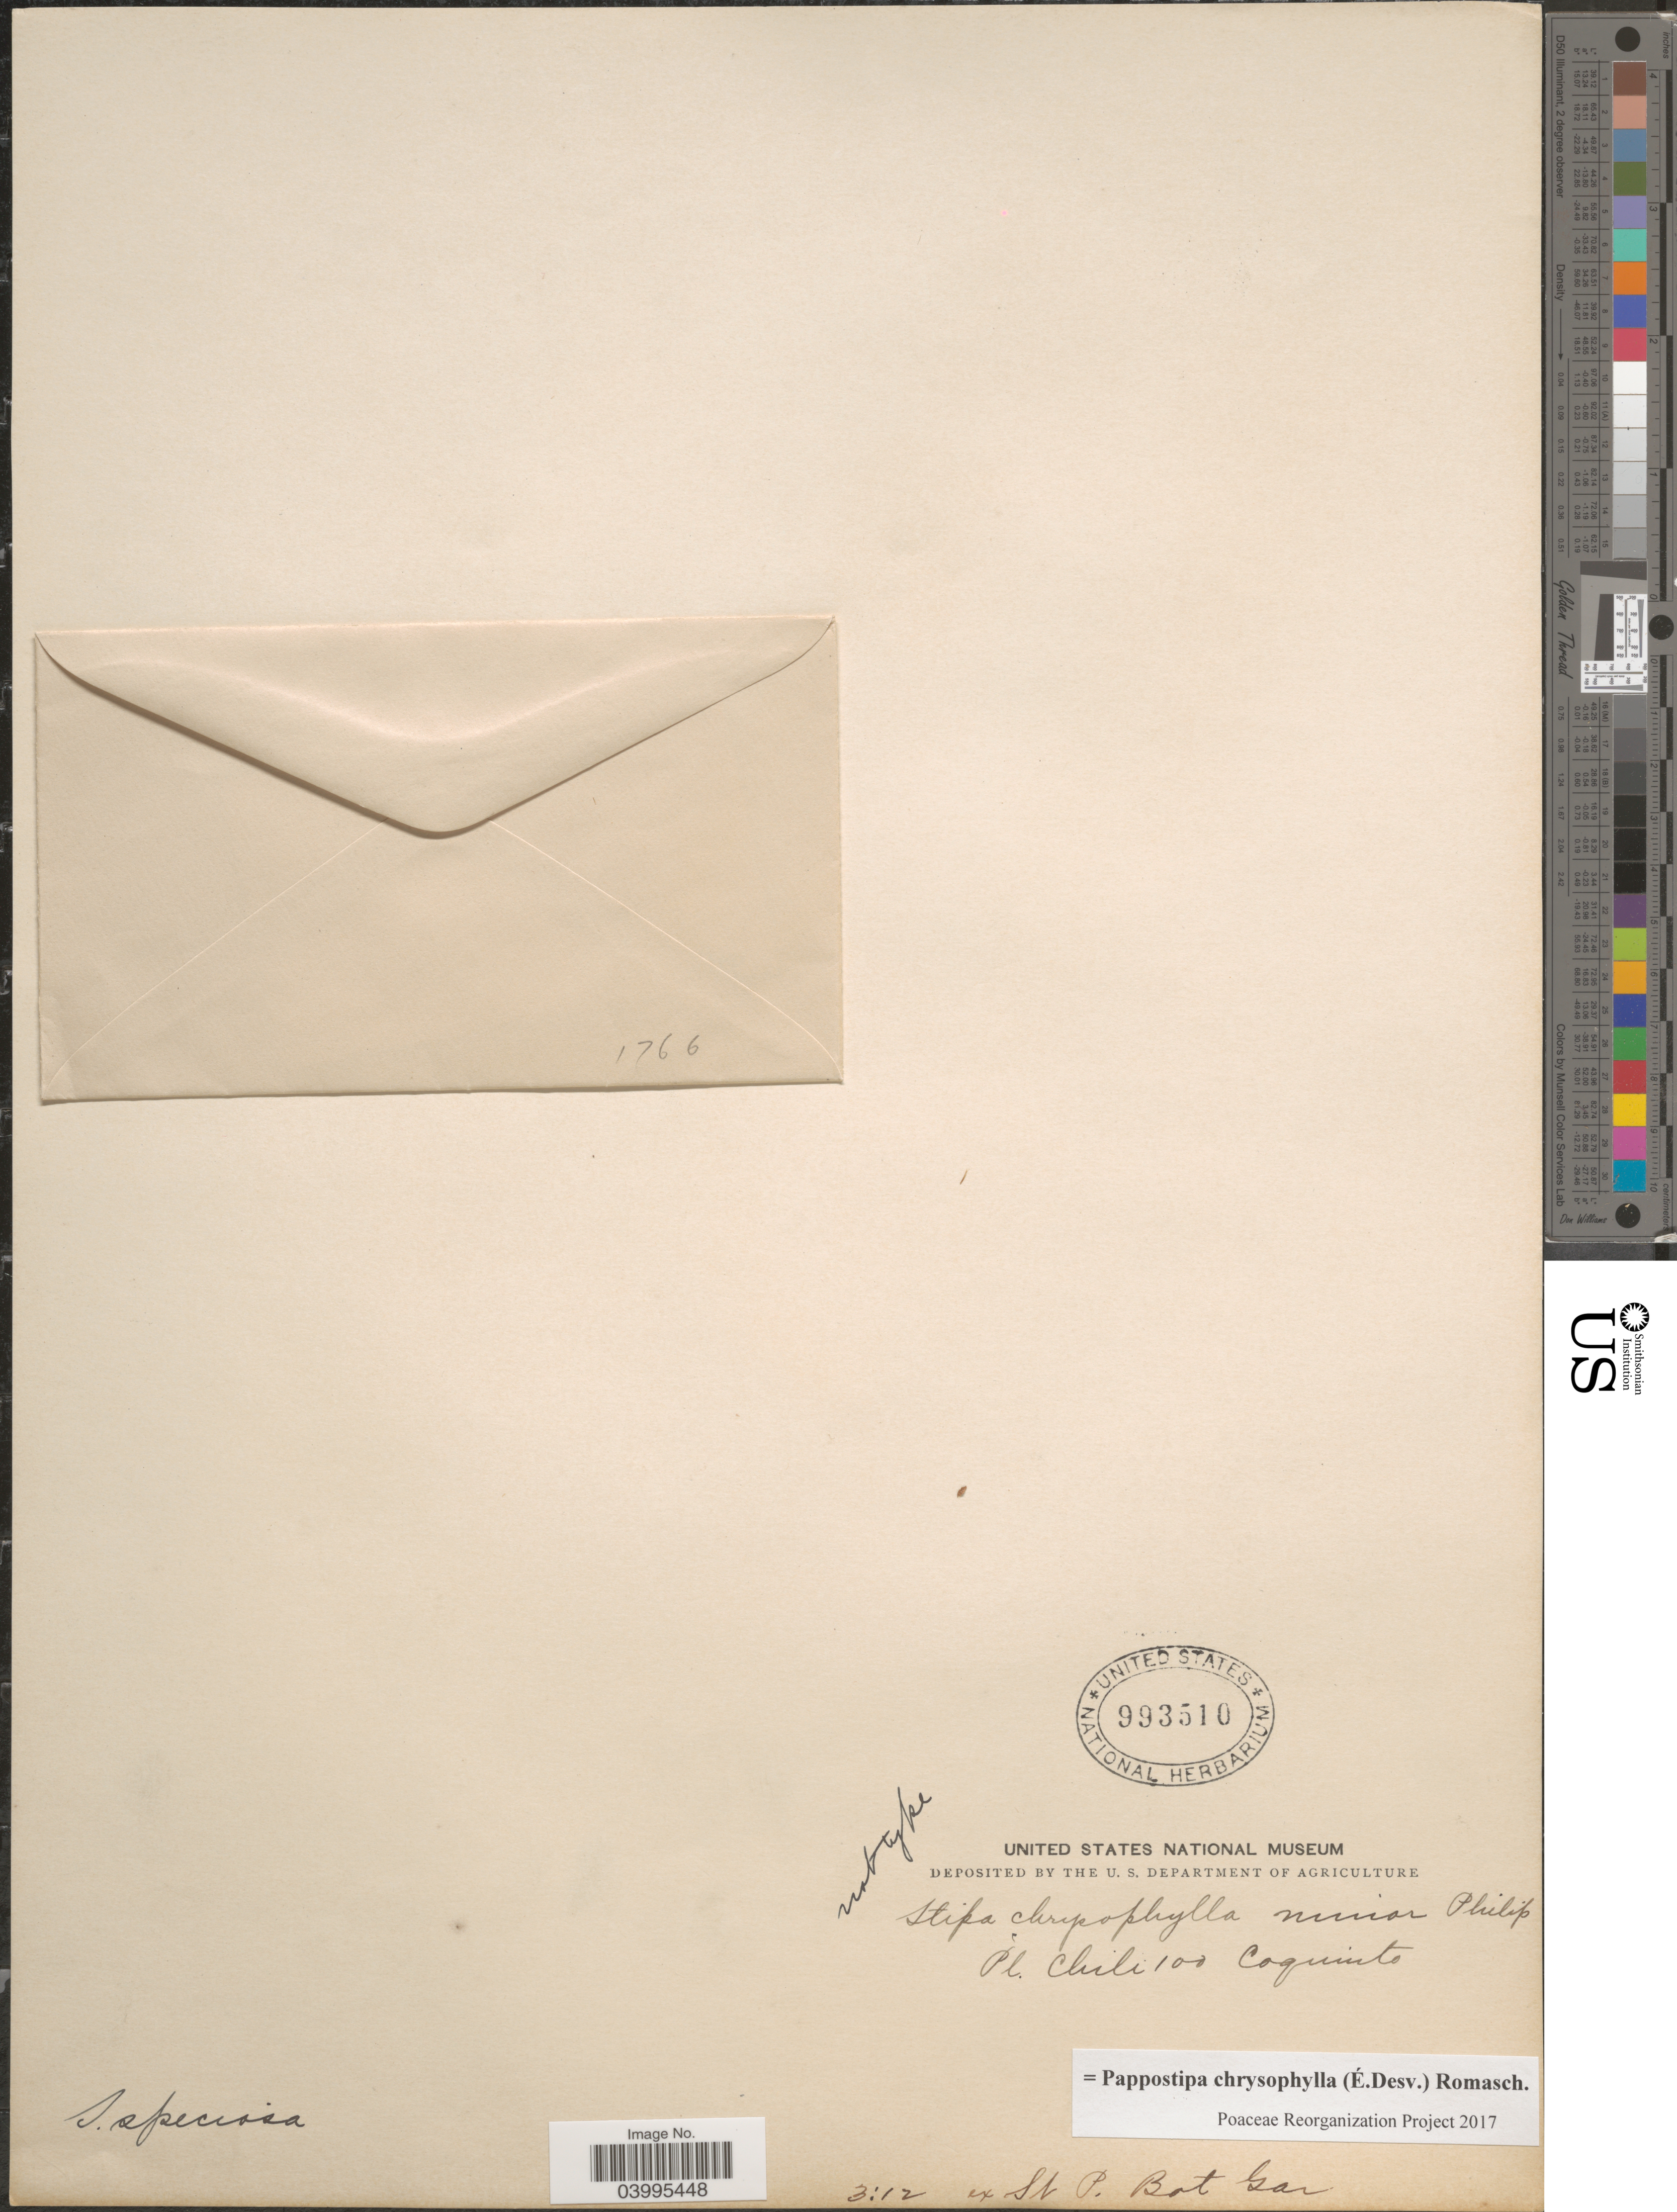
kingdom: Plantae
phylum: Tracheophyta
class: Liliopsida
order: Poales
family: Poaceae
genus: Pappostipa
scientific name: Pappostipa chrysophylla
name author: (É. Desv.) Romasch.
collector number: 100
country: Chile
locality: Coquinto.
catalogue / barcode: US 993510